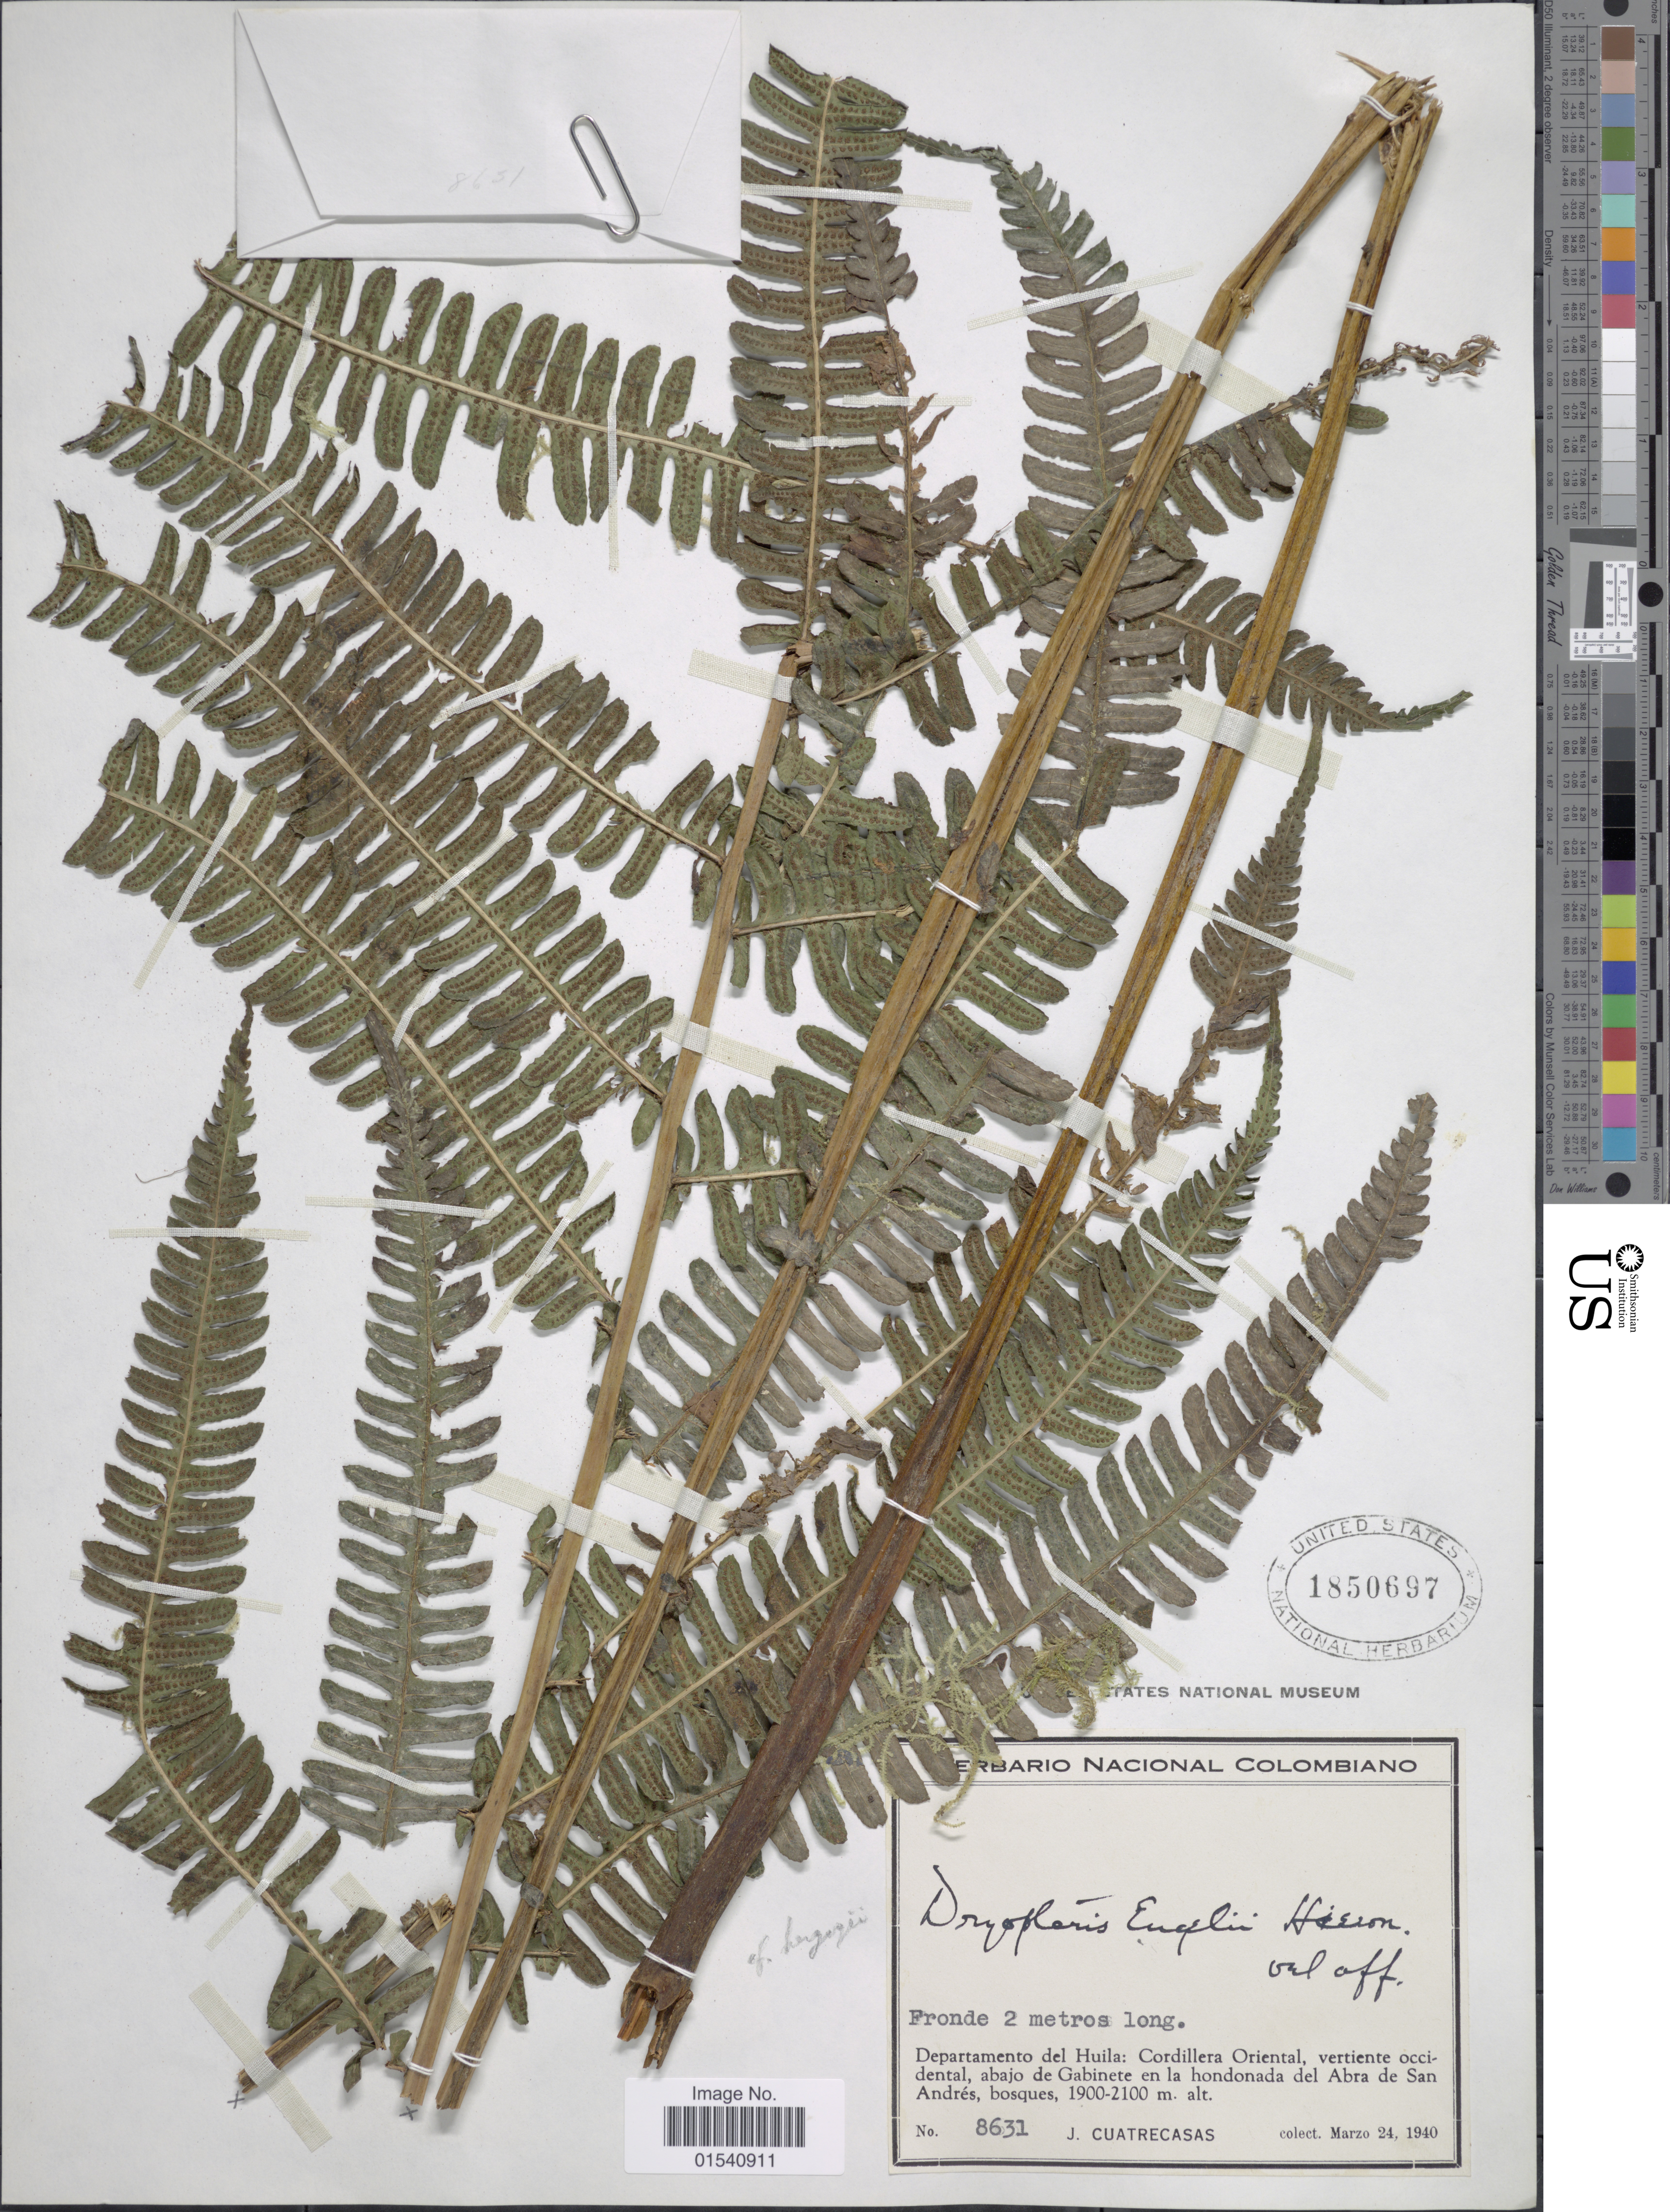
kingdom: Plantae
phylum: Tracheophyta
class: Polypodiopsida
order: Polypodiales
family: Thelypteridaceae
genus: Amauropelta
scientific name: Amauropelta rudis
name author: (Kunze) Pic. Serm.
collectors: J. Cuatrecasas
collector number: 8631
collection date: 1940-03-24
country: Colombia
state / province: Huila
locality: Departamento del Huila: Cordillera Oriental, vertiente occidental, abajo de Gabinete en la hondonada del Abra de San Andrés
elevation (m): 1900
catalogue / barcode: US 1850697